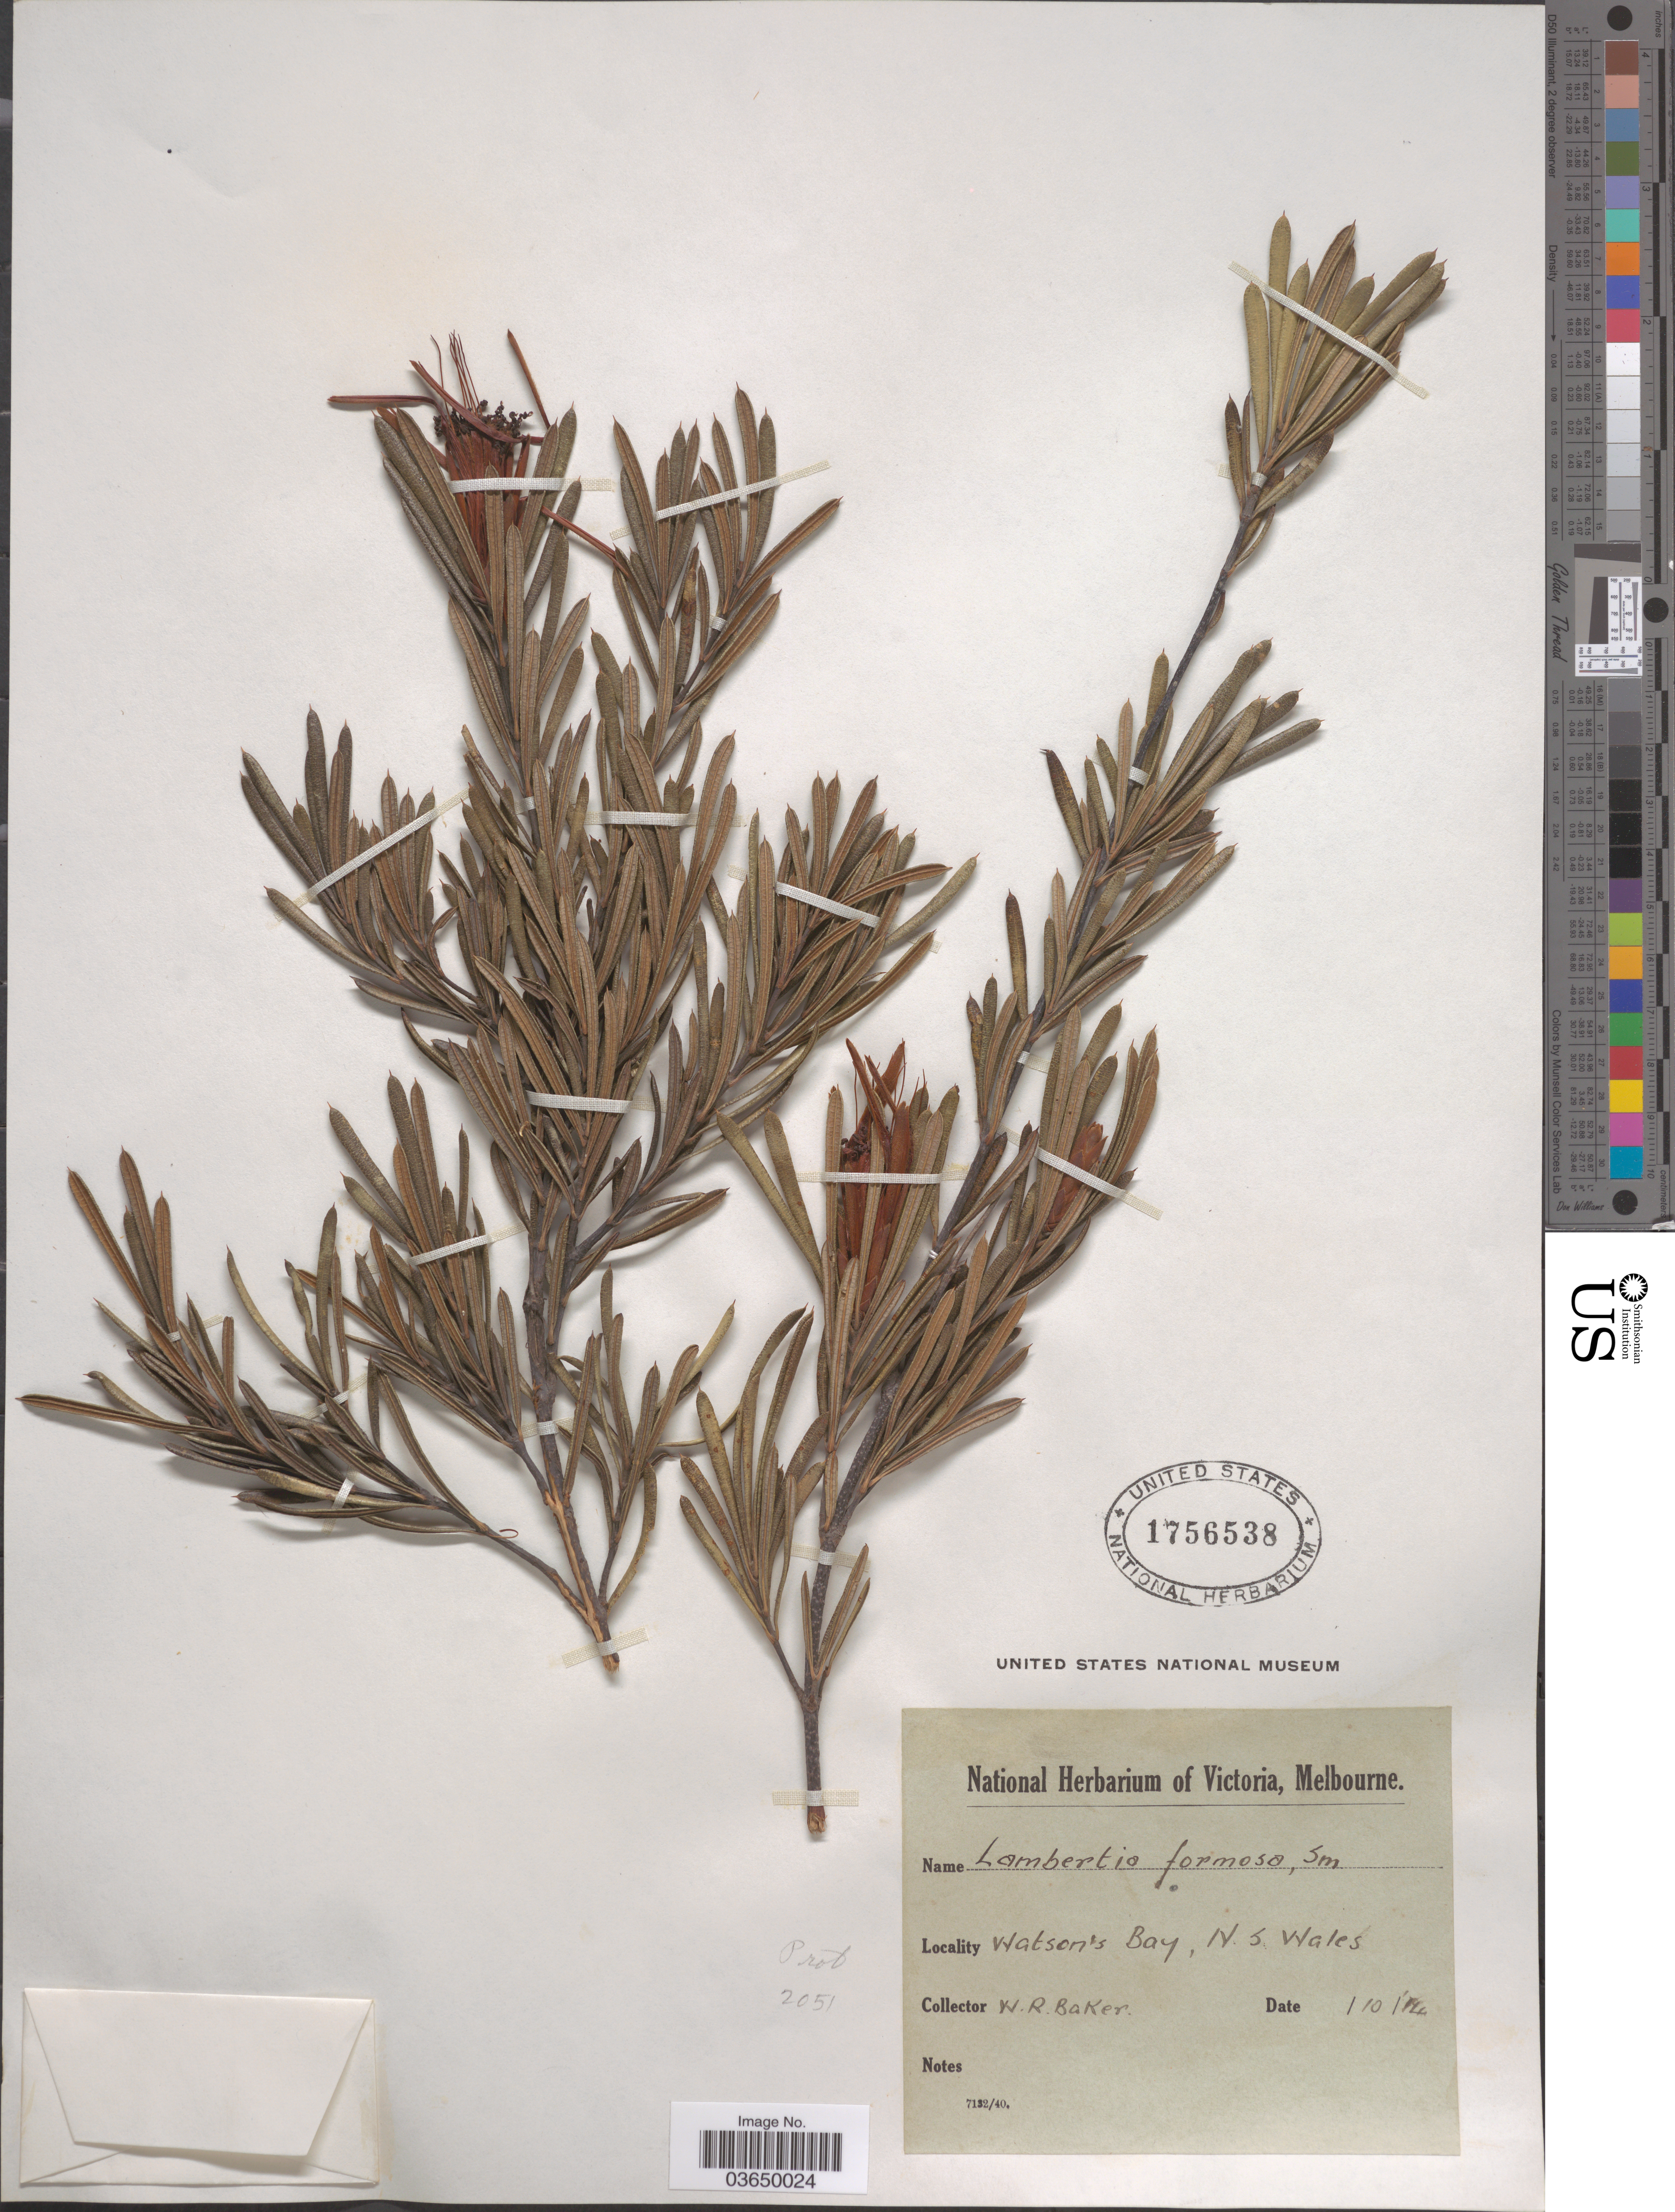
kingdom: Plantae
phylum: Tracheophyta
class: Magnoliopsida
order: Proteales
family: Proteaceae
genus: Lambertia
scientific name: Lambertia formosa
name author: L.S. Sm.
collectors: W. Baker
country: Australia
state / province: New South Wales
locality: Watson's Bay.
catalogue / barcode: US 1756538